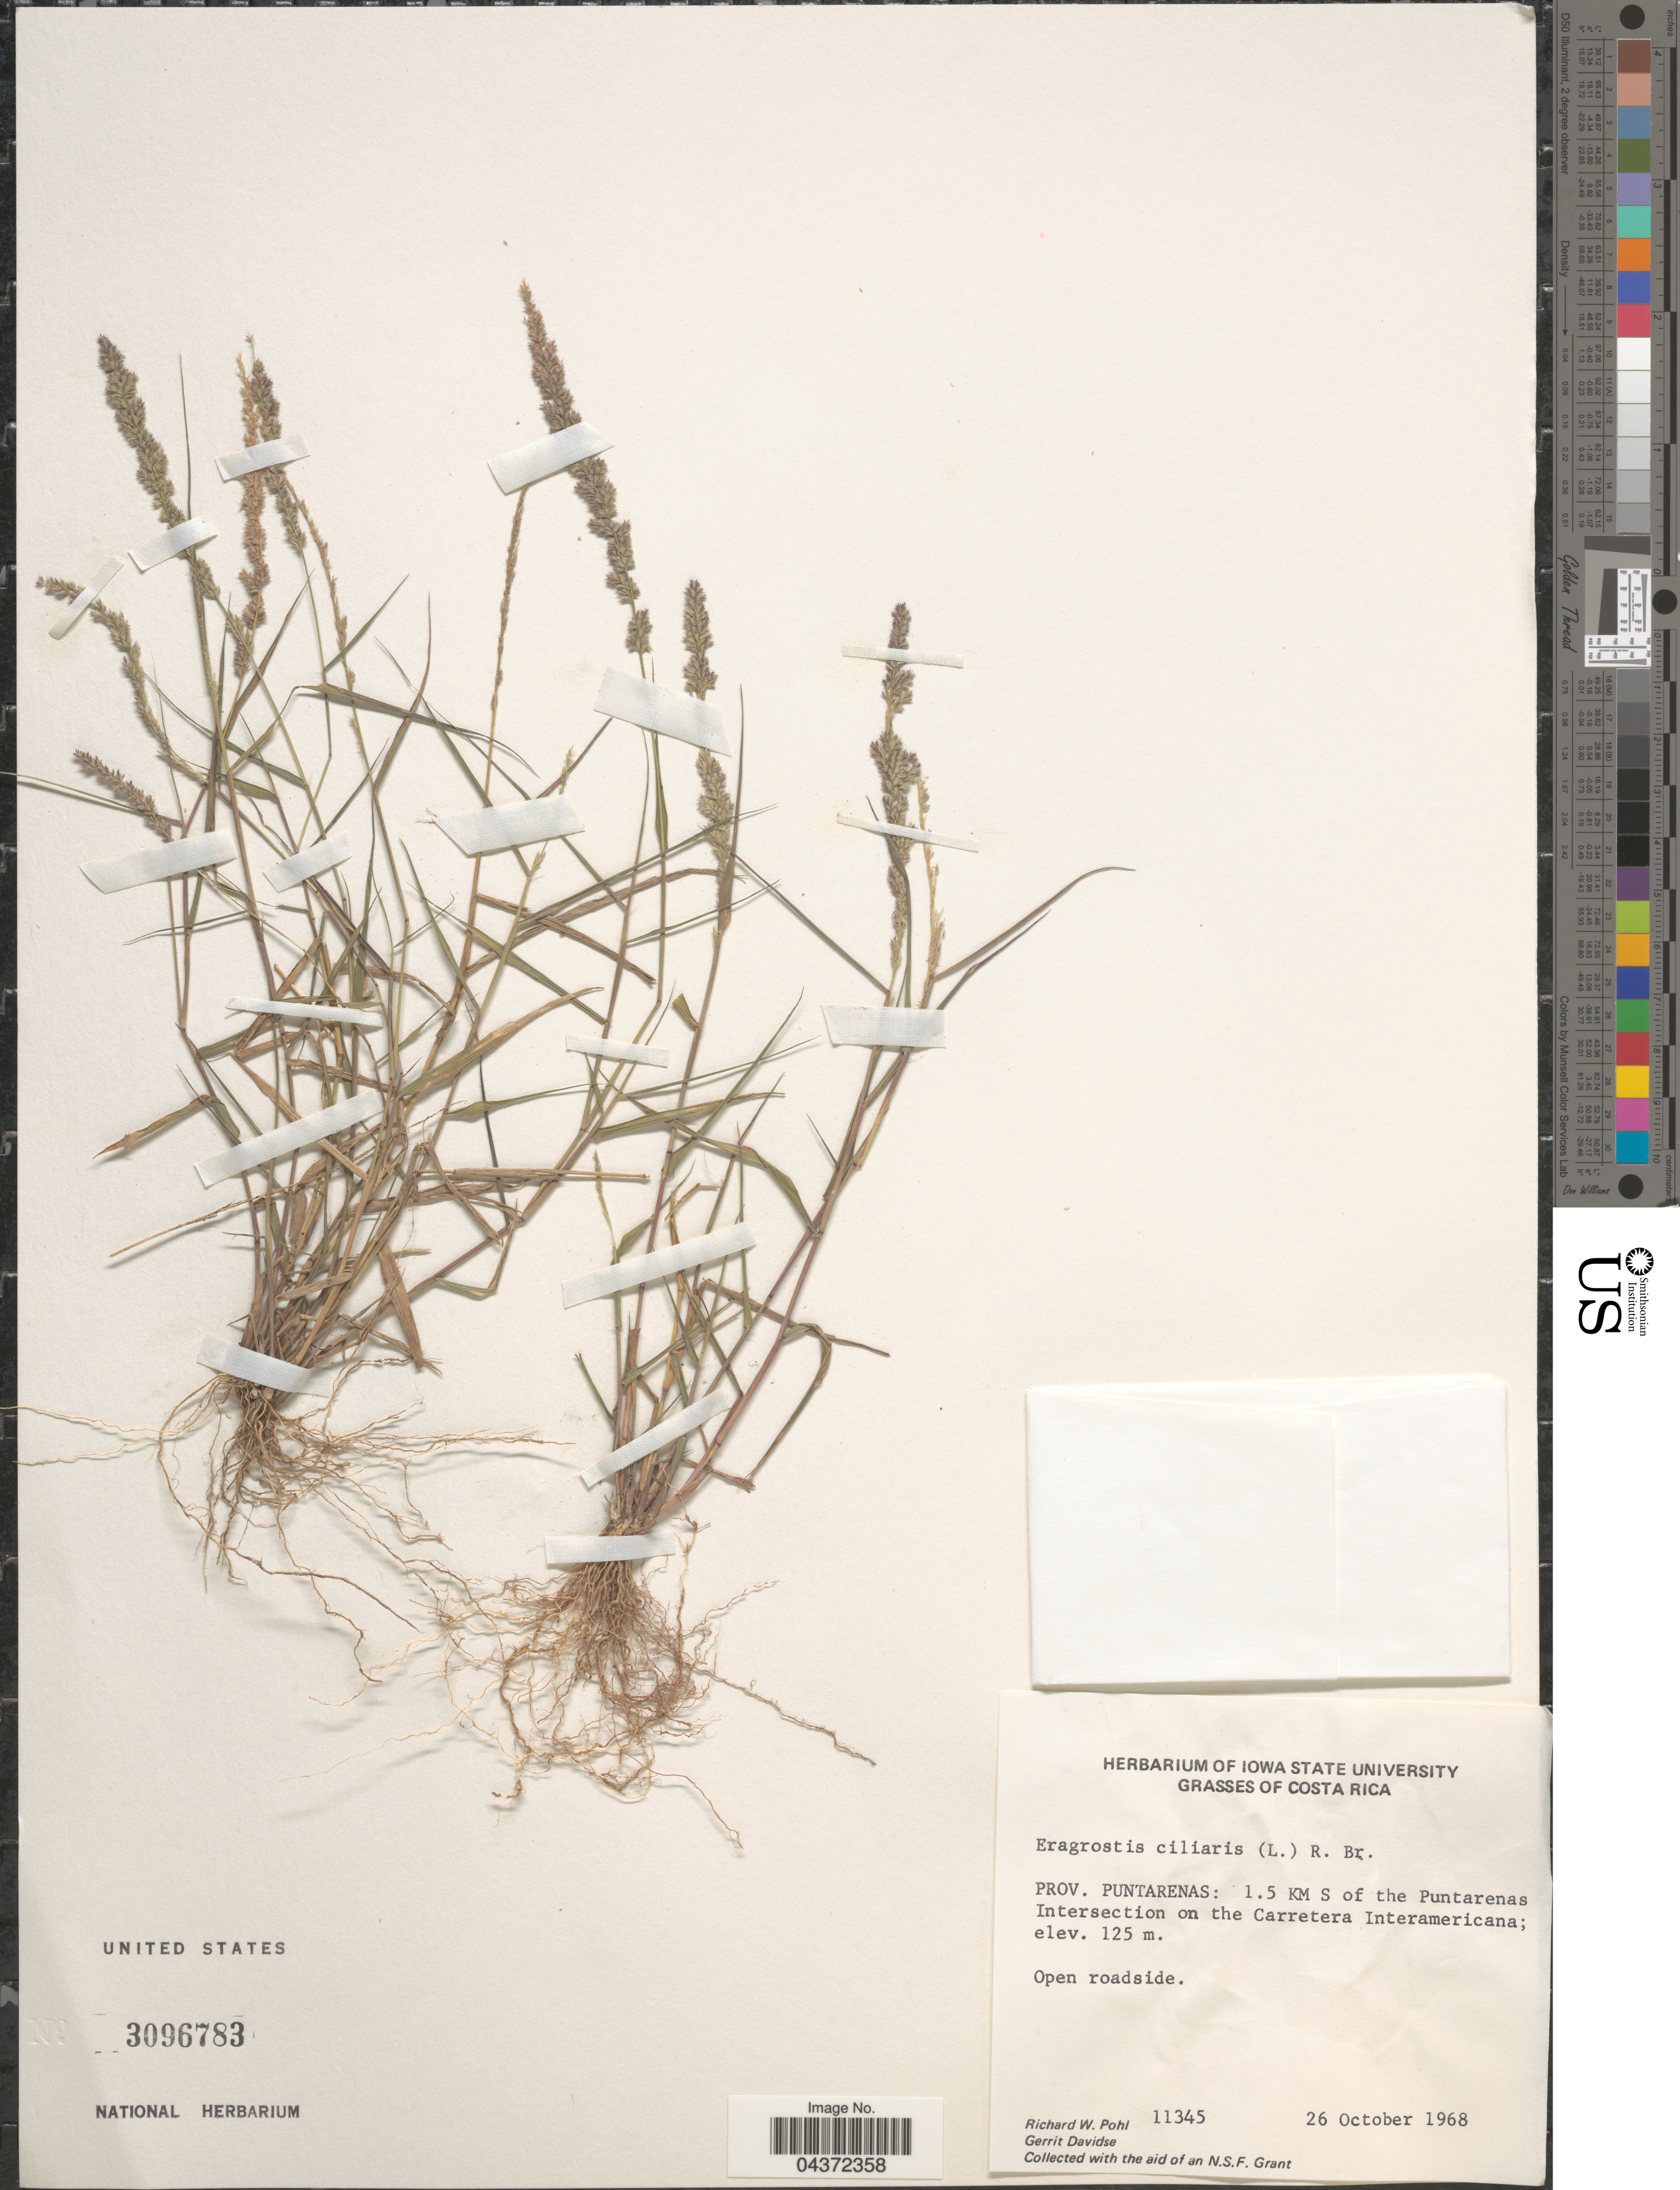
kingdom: Plantae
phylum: Tracheophyta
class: Liliopsida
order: Poales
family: Poaceae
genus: Eragrostis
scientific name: Eragrostis ciliaris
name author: (L.) R. Br.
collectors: R. W. Pohl & G. Davidse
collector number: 11345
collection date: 1968-10-26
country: Costa Rica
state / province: Puntarenas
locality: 1.5 KM S of the Puntarenas Intersection on the Carretera Interamericana.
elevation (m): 125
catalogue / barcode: US 3096783